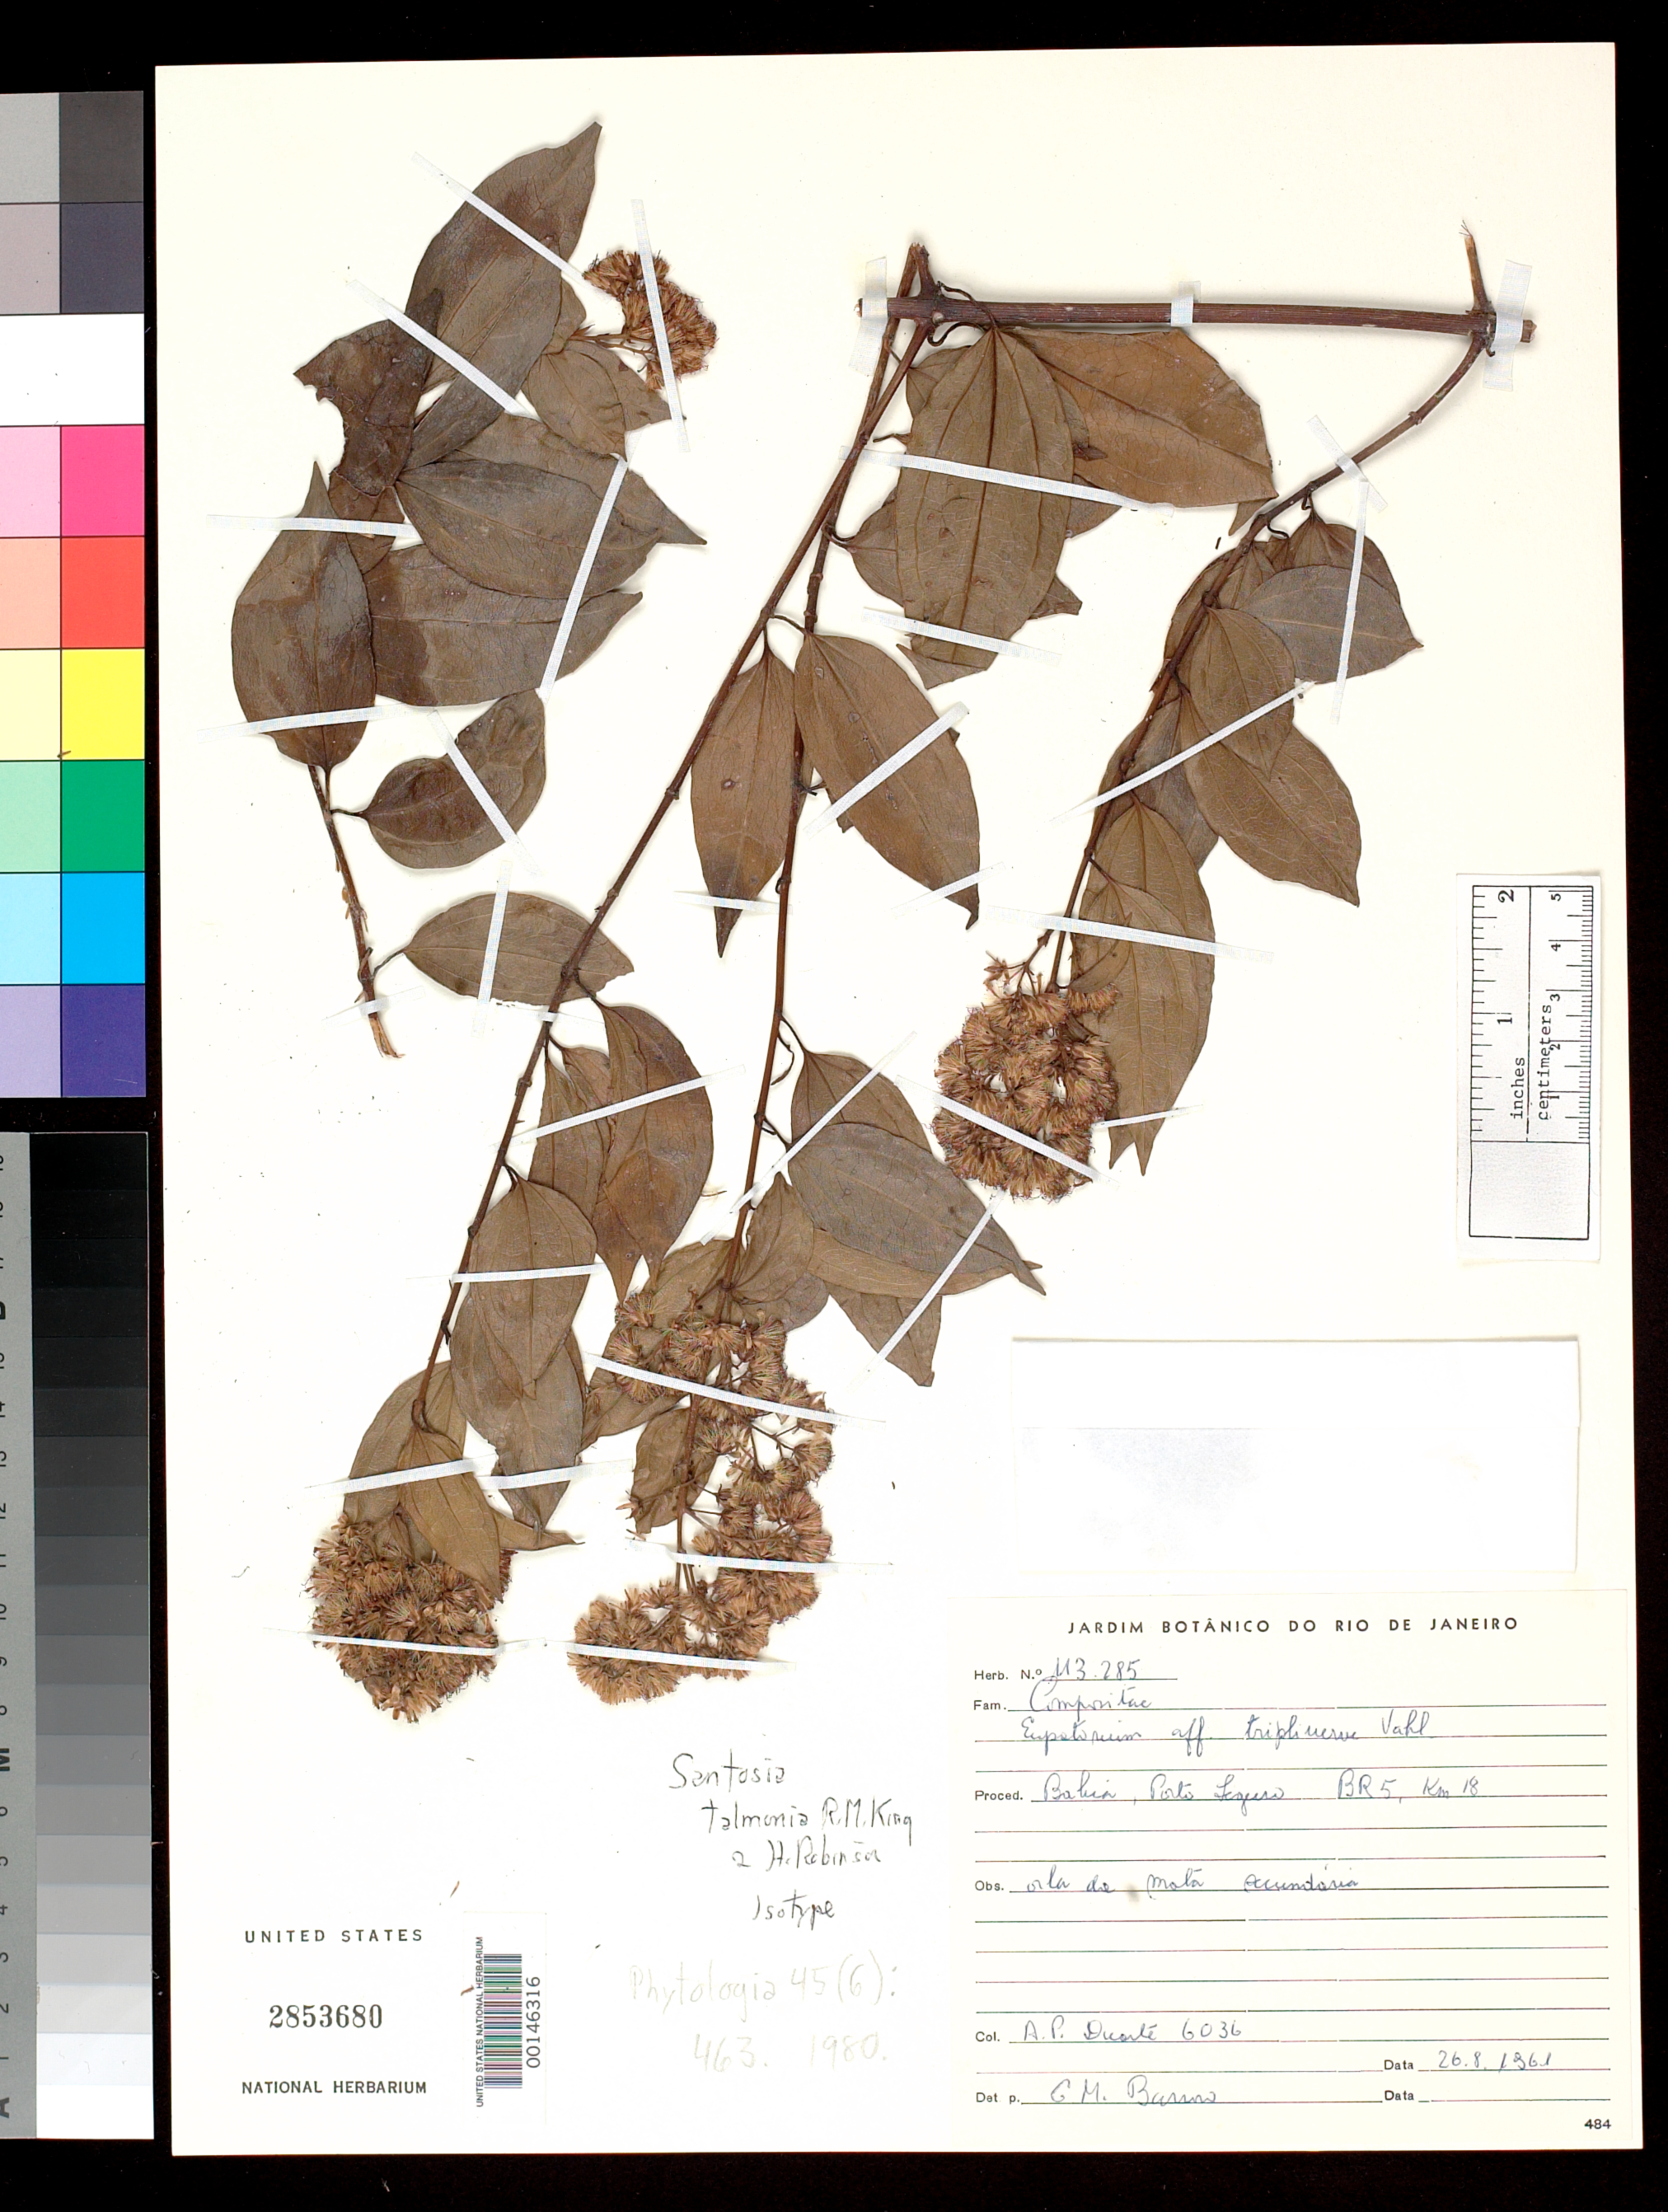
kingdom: Plantae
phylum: Tracheophyta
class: Magnoliopsida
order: Asterales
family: Asteraceae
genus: Santosia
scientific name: Santosia talmonia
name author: R.M. King & H. Rob.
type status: Isotype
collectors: A. P. Duarte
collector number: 6036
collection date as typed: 26 Aug 1961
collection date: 1961-08-26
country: Brazil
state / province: Bahia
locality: Porto Leguro.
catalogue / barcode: US 2853680